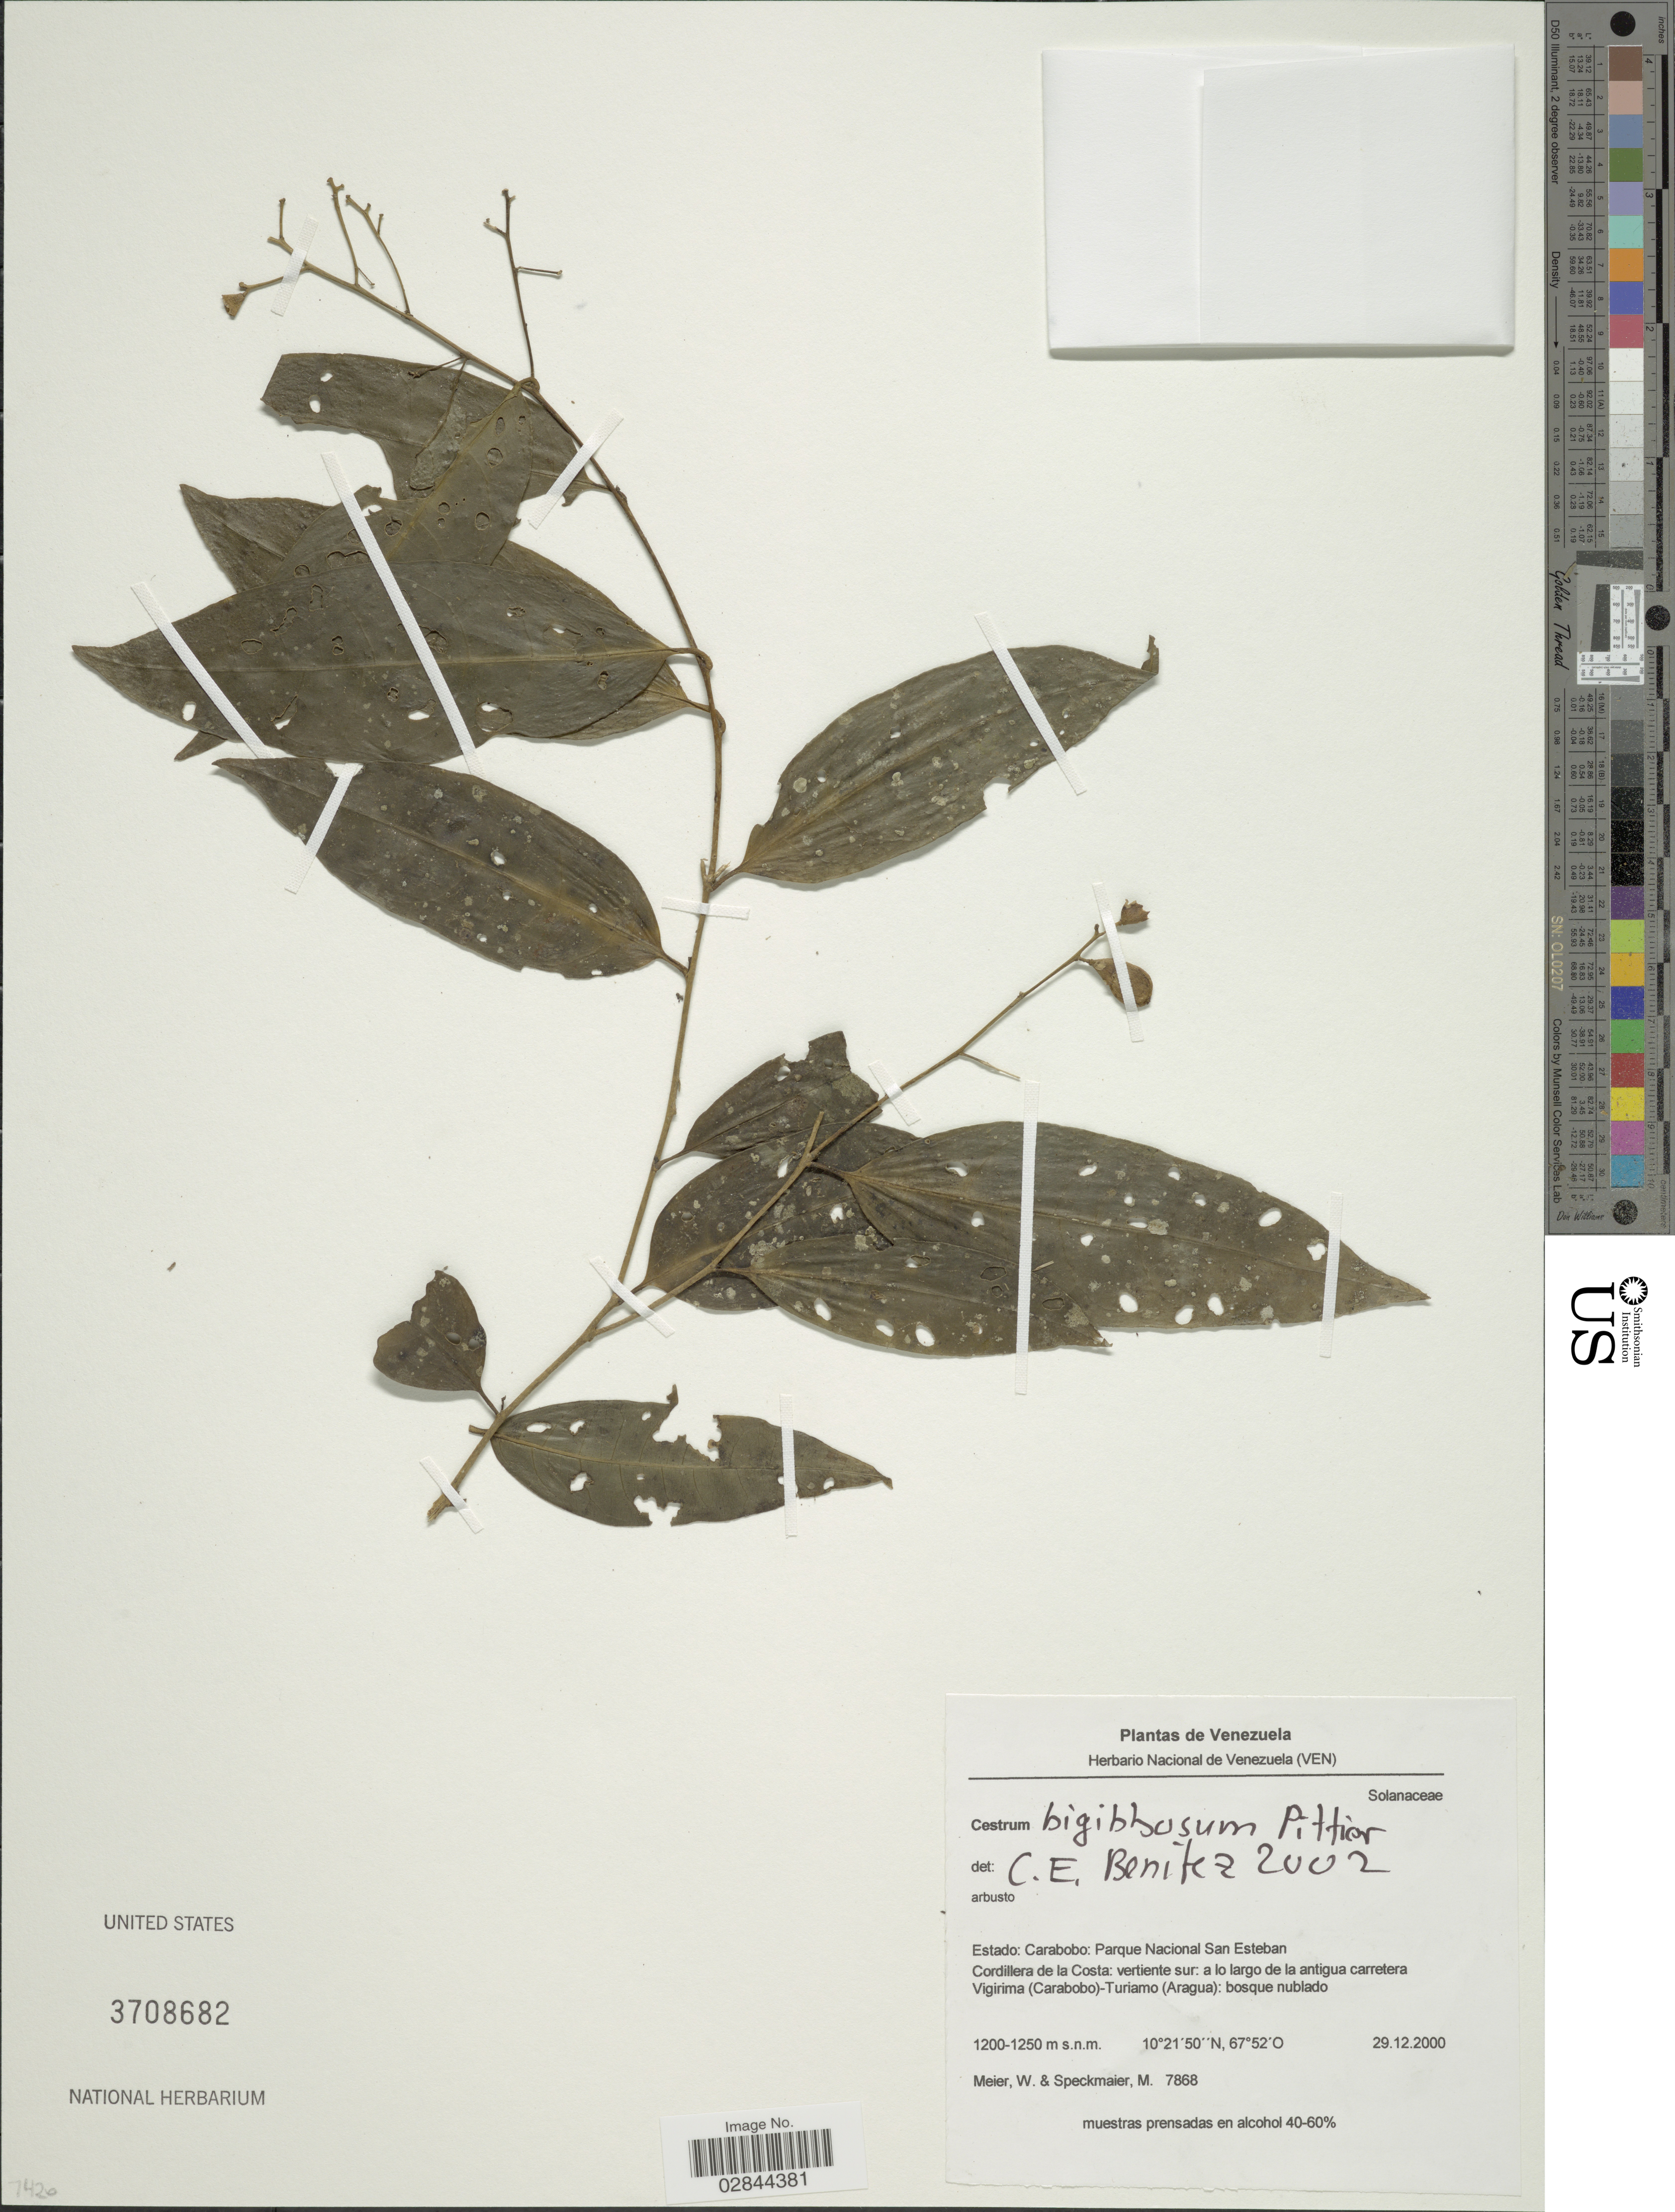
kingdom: Plantae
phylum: Tracheophyta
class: Magnoliopsida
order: Solanales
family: Solanaceae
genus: Cestrum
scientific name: Cestrum bigibbosum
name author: Pittier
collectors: W. Meier & M. Speckmaier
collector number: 7868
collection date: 2000-12-29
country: Venezuela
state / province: Carabobo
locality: Parque Nacional San Esteban, Cordillera de la Costa, vertiente sur a lo largo de la antigua carretera Vigirima (Carabobo)- Turiamo (Aragua).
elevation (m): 1200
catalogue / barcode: US 3708682